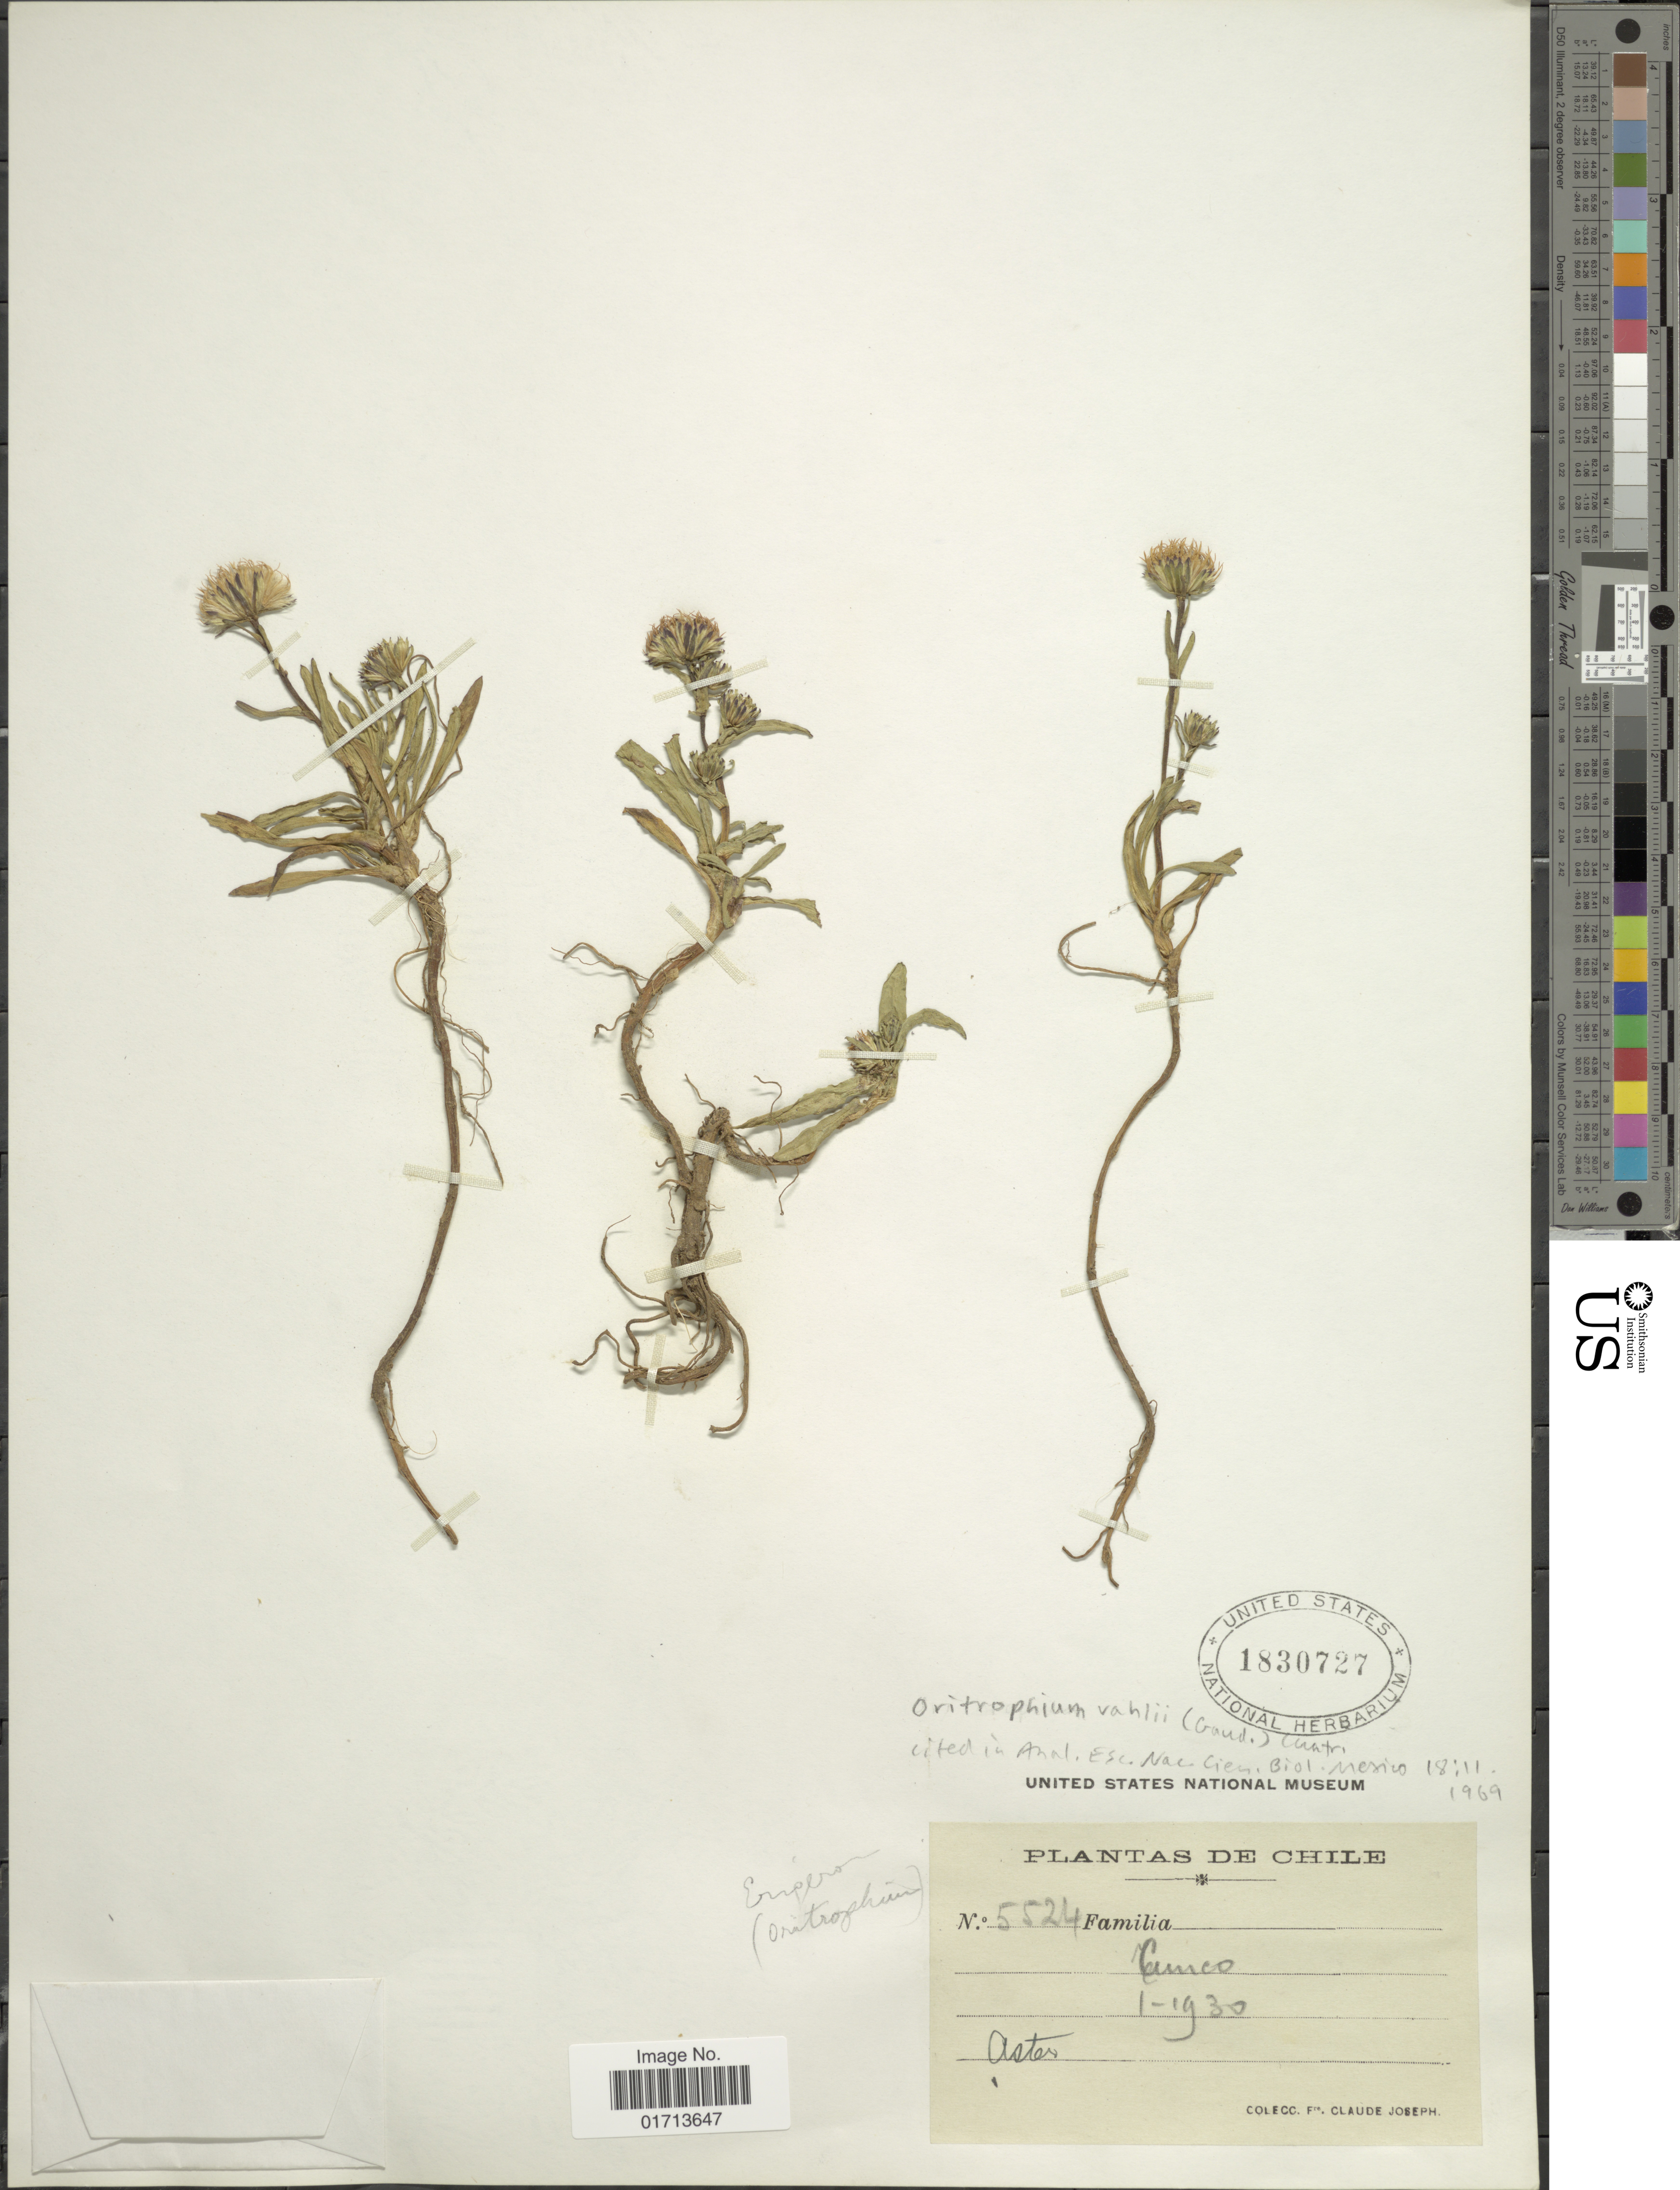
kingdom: Plantae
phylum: Tracheophyta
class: Magnoliopsida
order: Asterales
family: Asteraceae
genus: Oritrophium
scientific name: Oritrophium vahlii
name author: (Gaudich.) Cuatrec.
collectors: Bro. Claude-Joseph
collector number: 5524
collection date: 1930-01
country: Chile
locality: Chile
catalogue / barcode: US 1830727